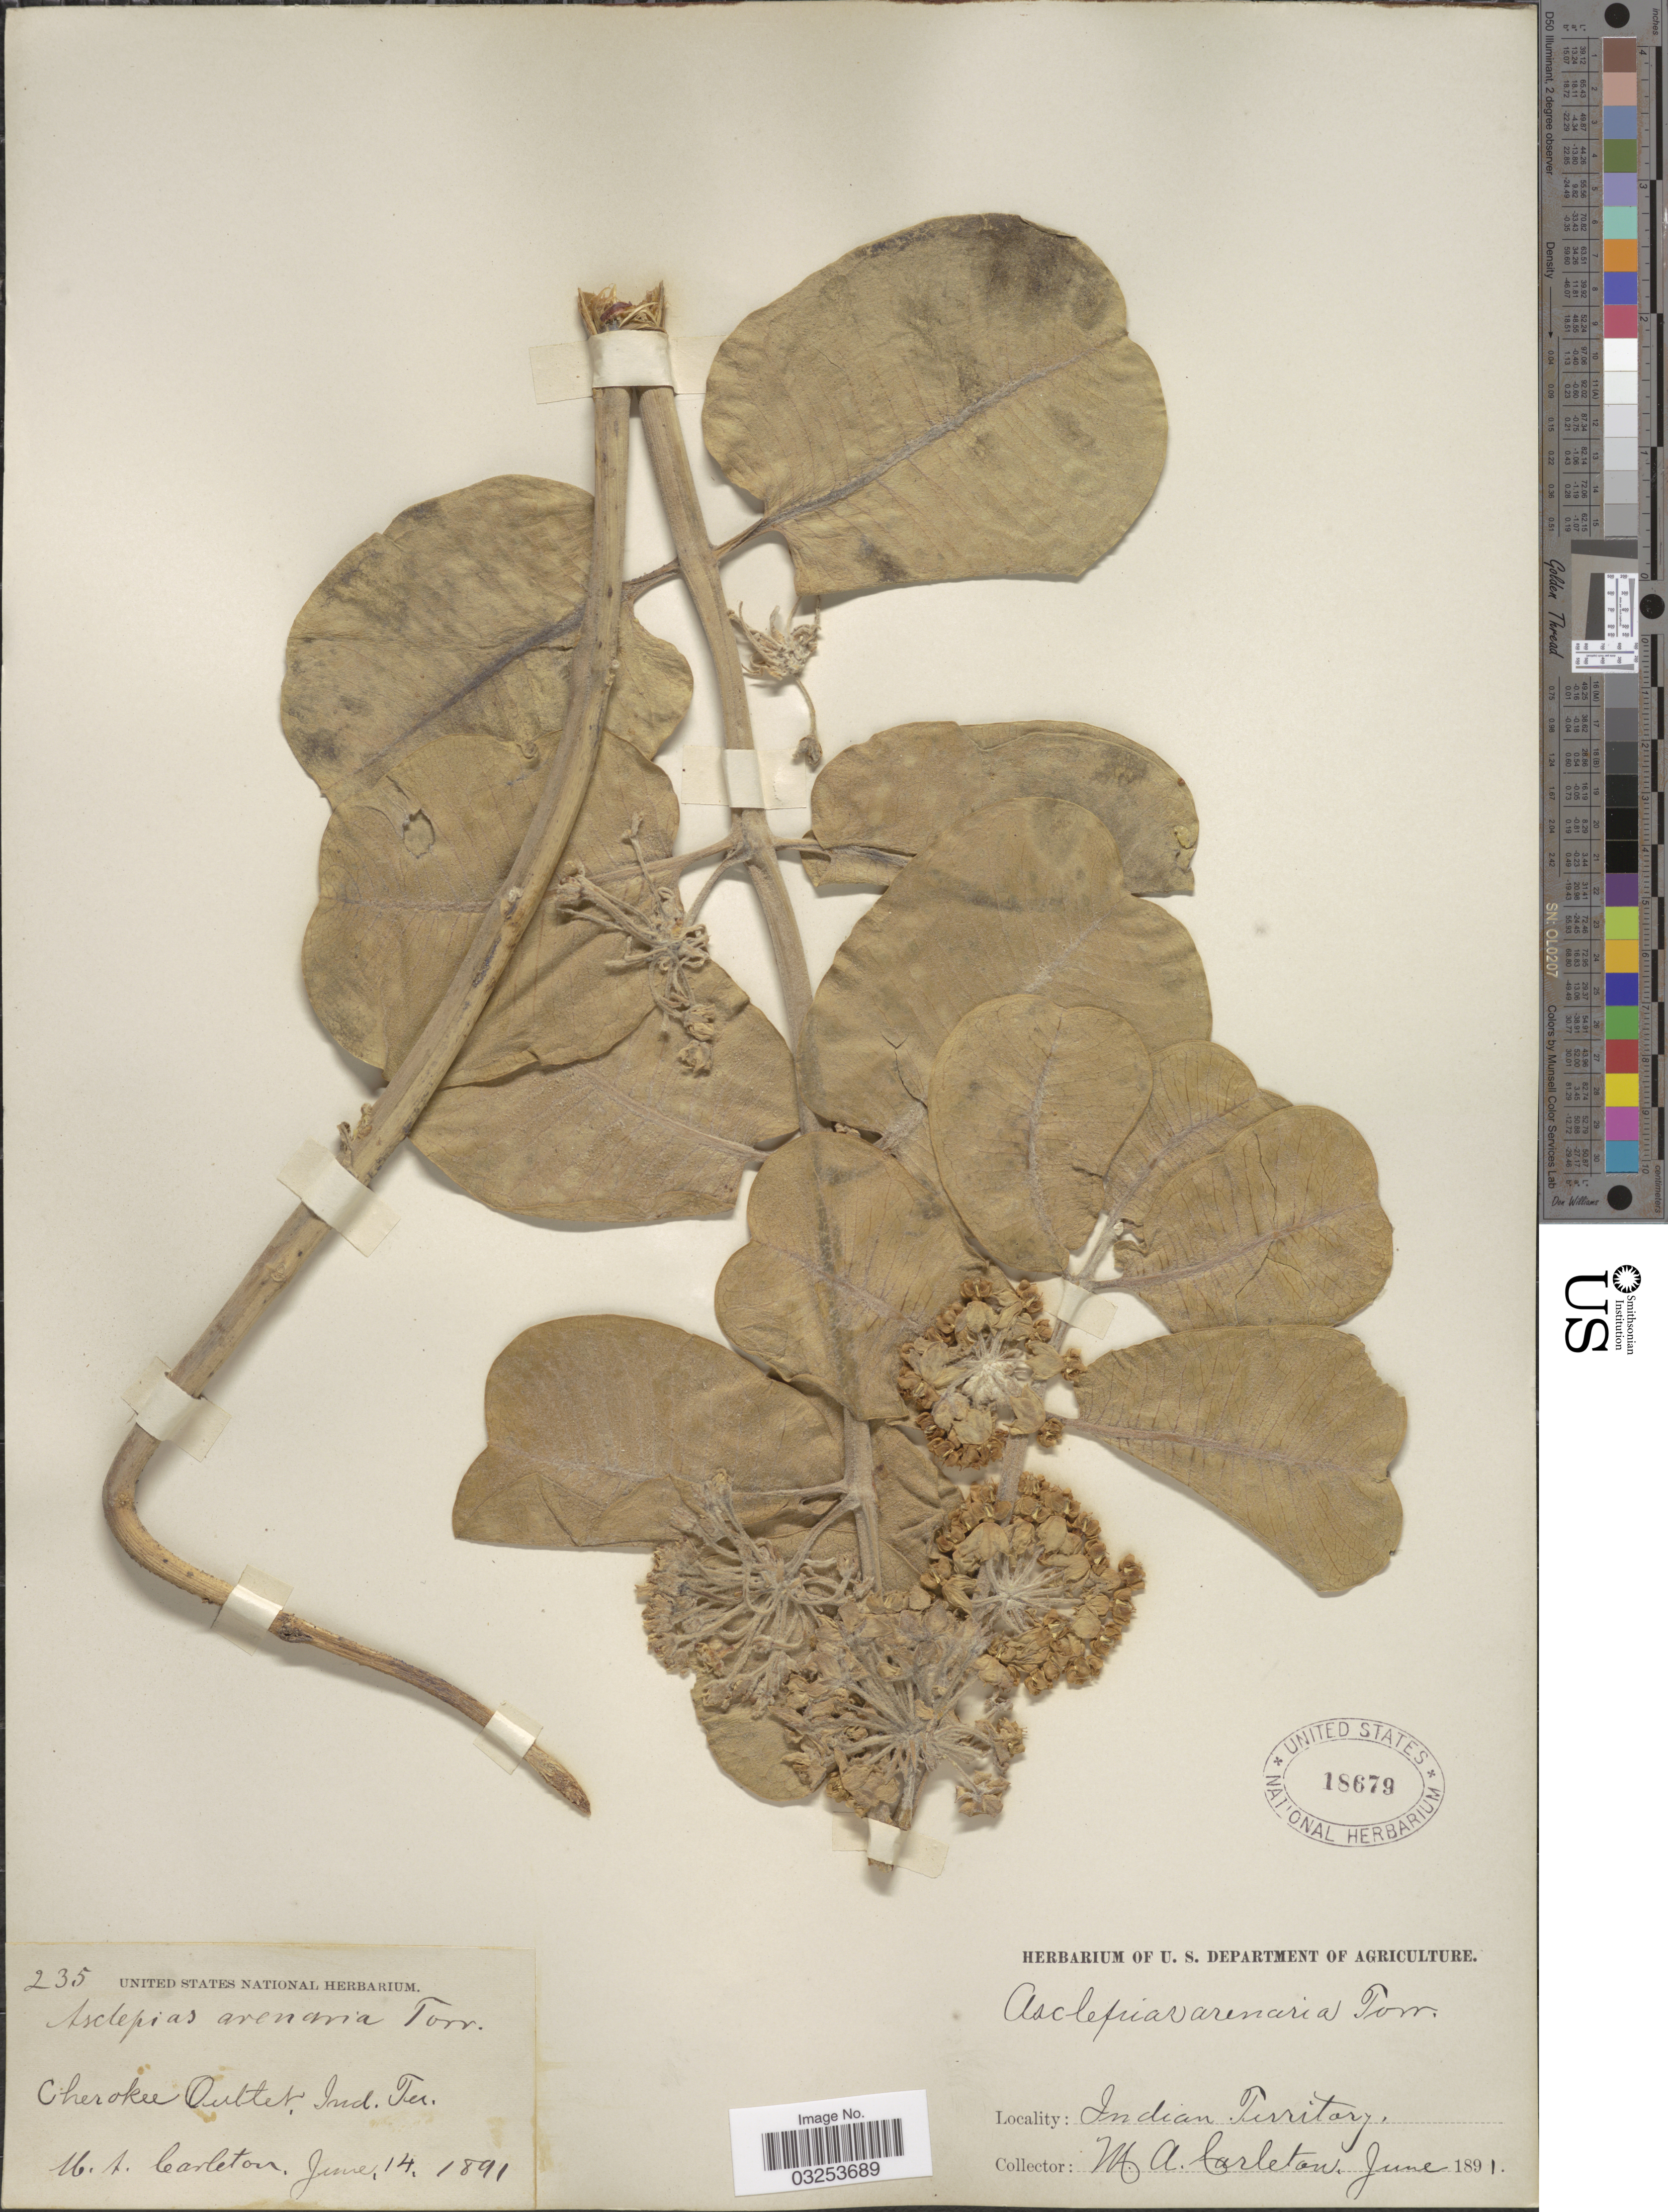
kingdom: Plantae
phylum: Tracheophyta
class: Magnoliopsida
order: Gentianales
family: Apocynaceae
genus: Asclepias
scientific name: Asclepias arenaria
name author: Torr.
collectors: M. A. Carleton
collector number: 235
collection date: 1891-06-14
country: United States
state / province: Oklahoma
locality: Cherokee Outlet, Ind. Ter.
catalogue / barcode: US 15679